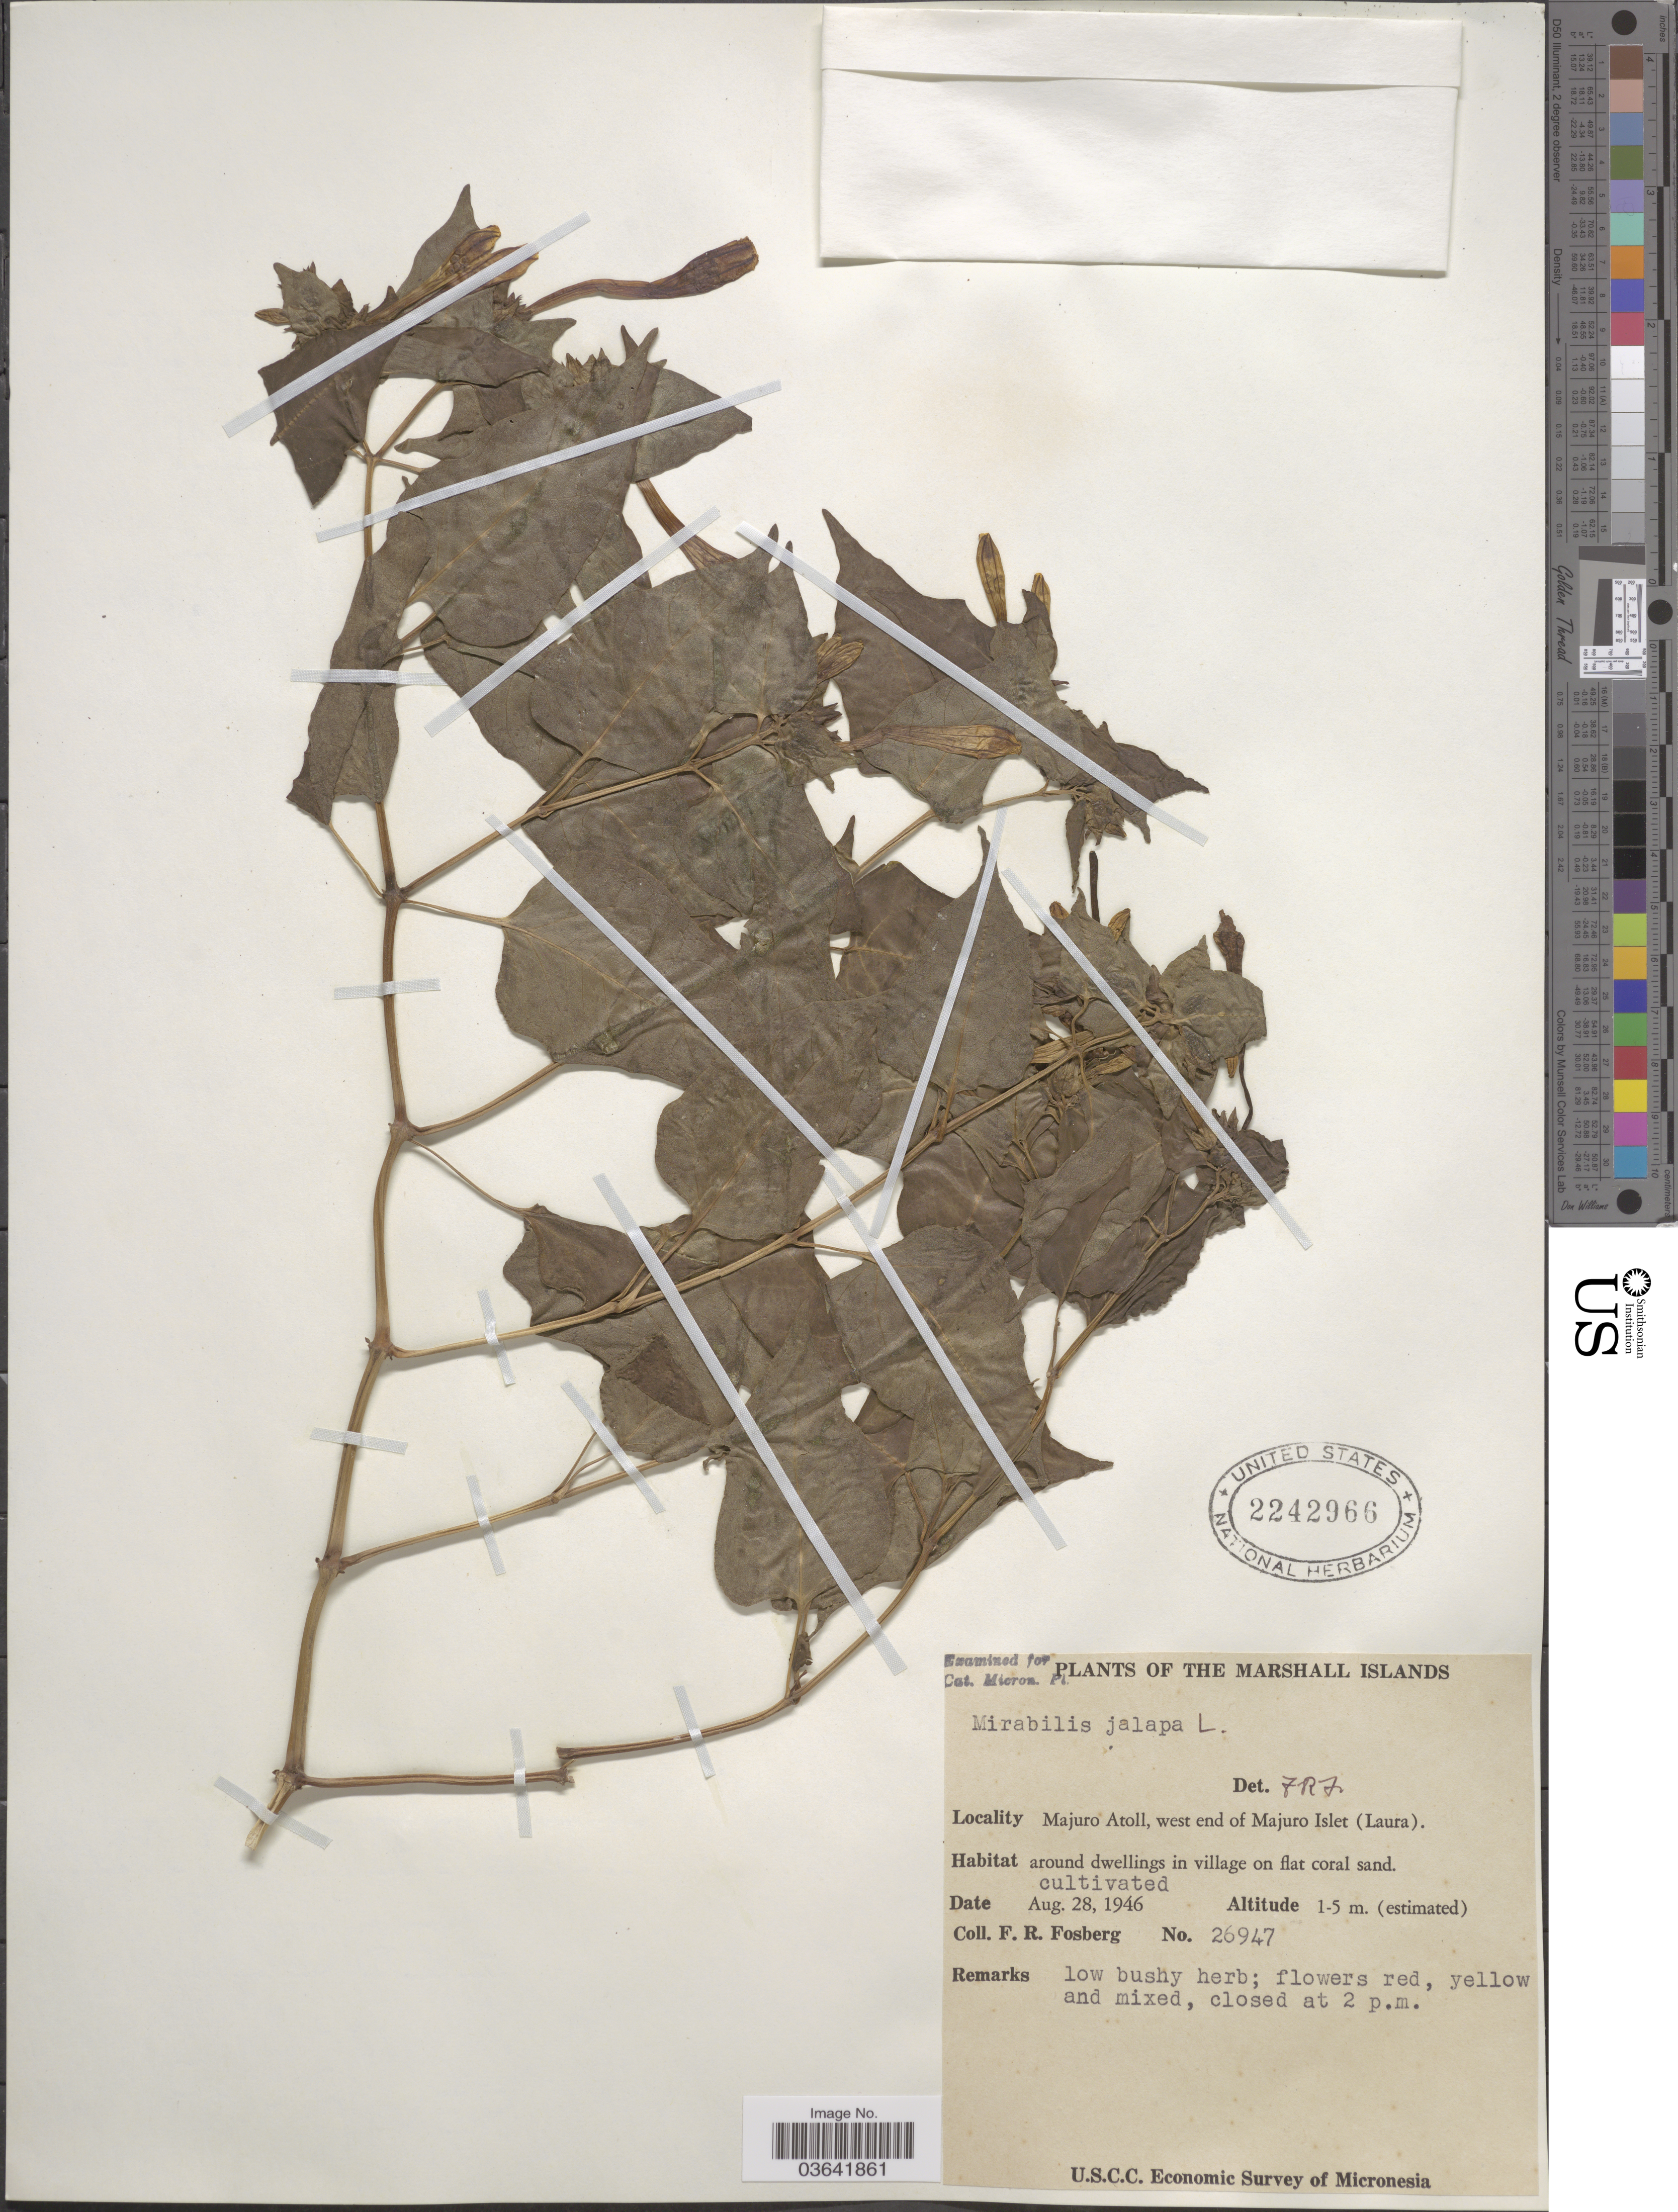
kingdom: Plantae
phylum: Tracheophyta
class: Magnoliopsida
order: Caryophyllales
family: Nyctaginaceae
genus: Mirabilis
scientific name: Mirabilis jalapa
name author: L.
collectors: F. R. Fosberg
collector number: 26947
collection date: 1946-08-28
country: Marshall Islands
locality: Majuro Atoll, west end of Majuro Islet (Laura).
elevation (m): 1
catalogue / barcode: US 2242966